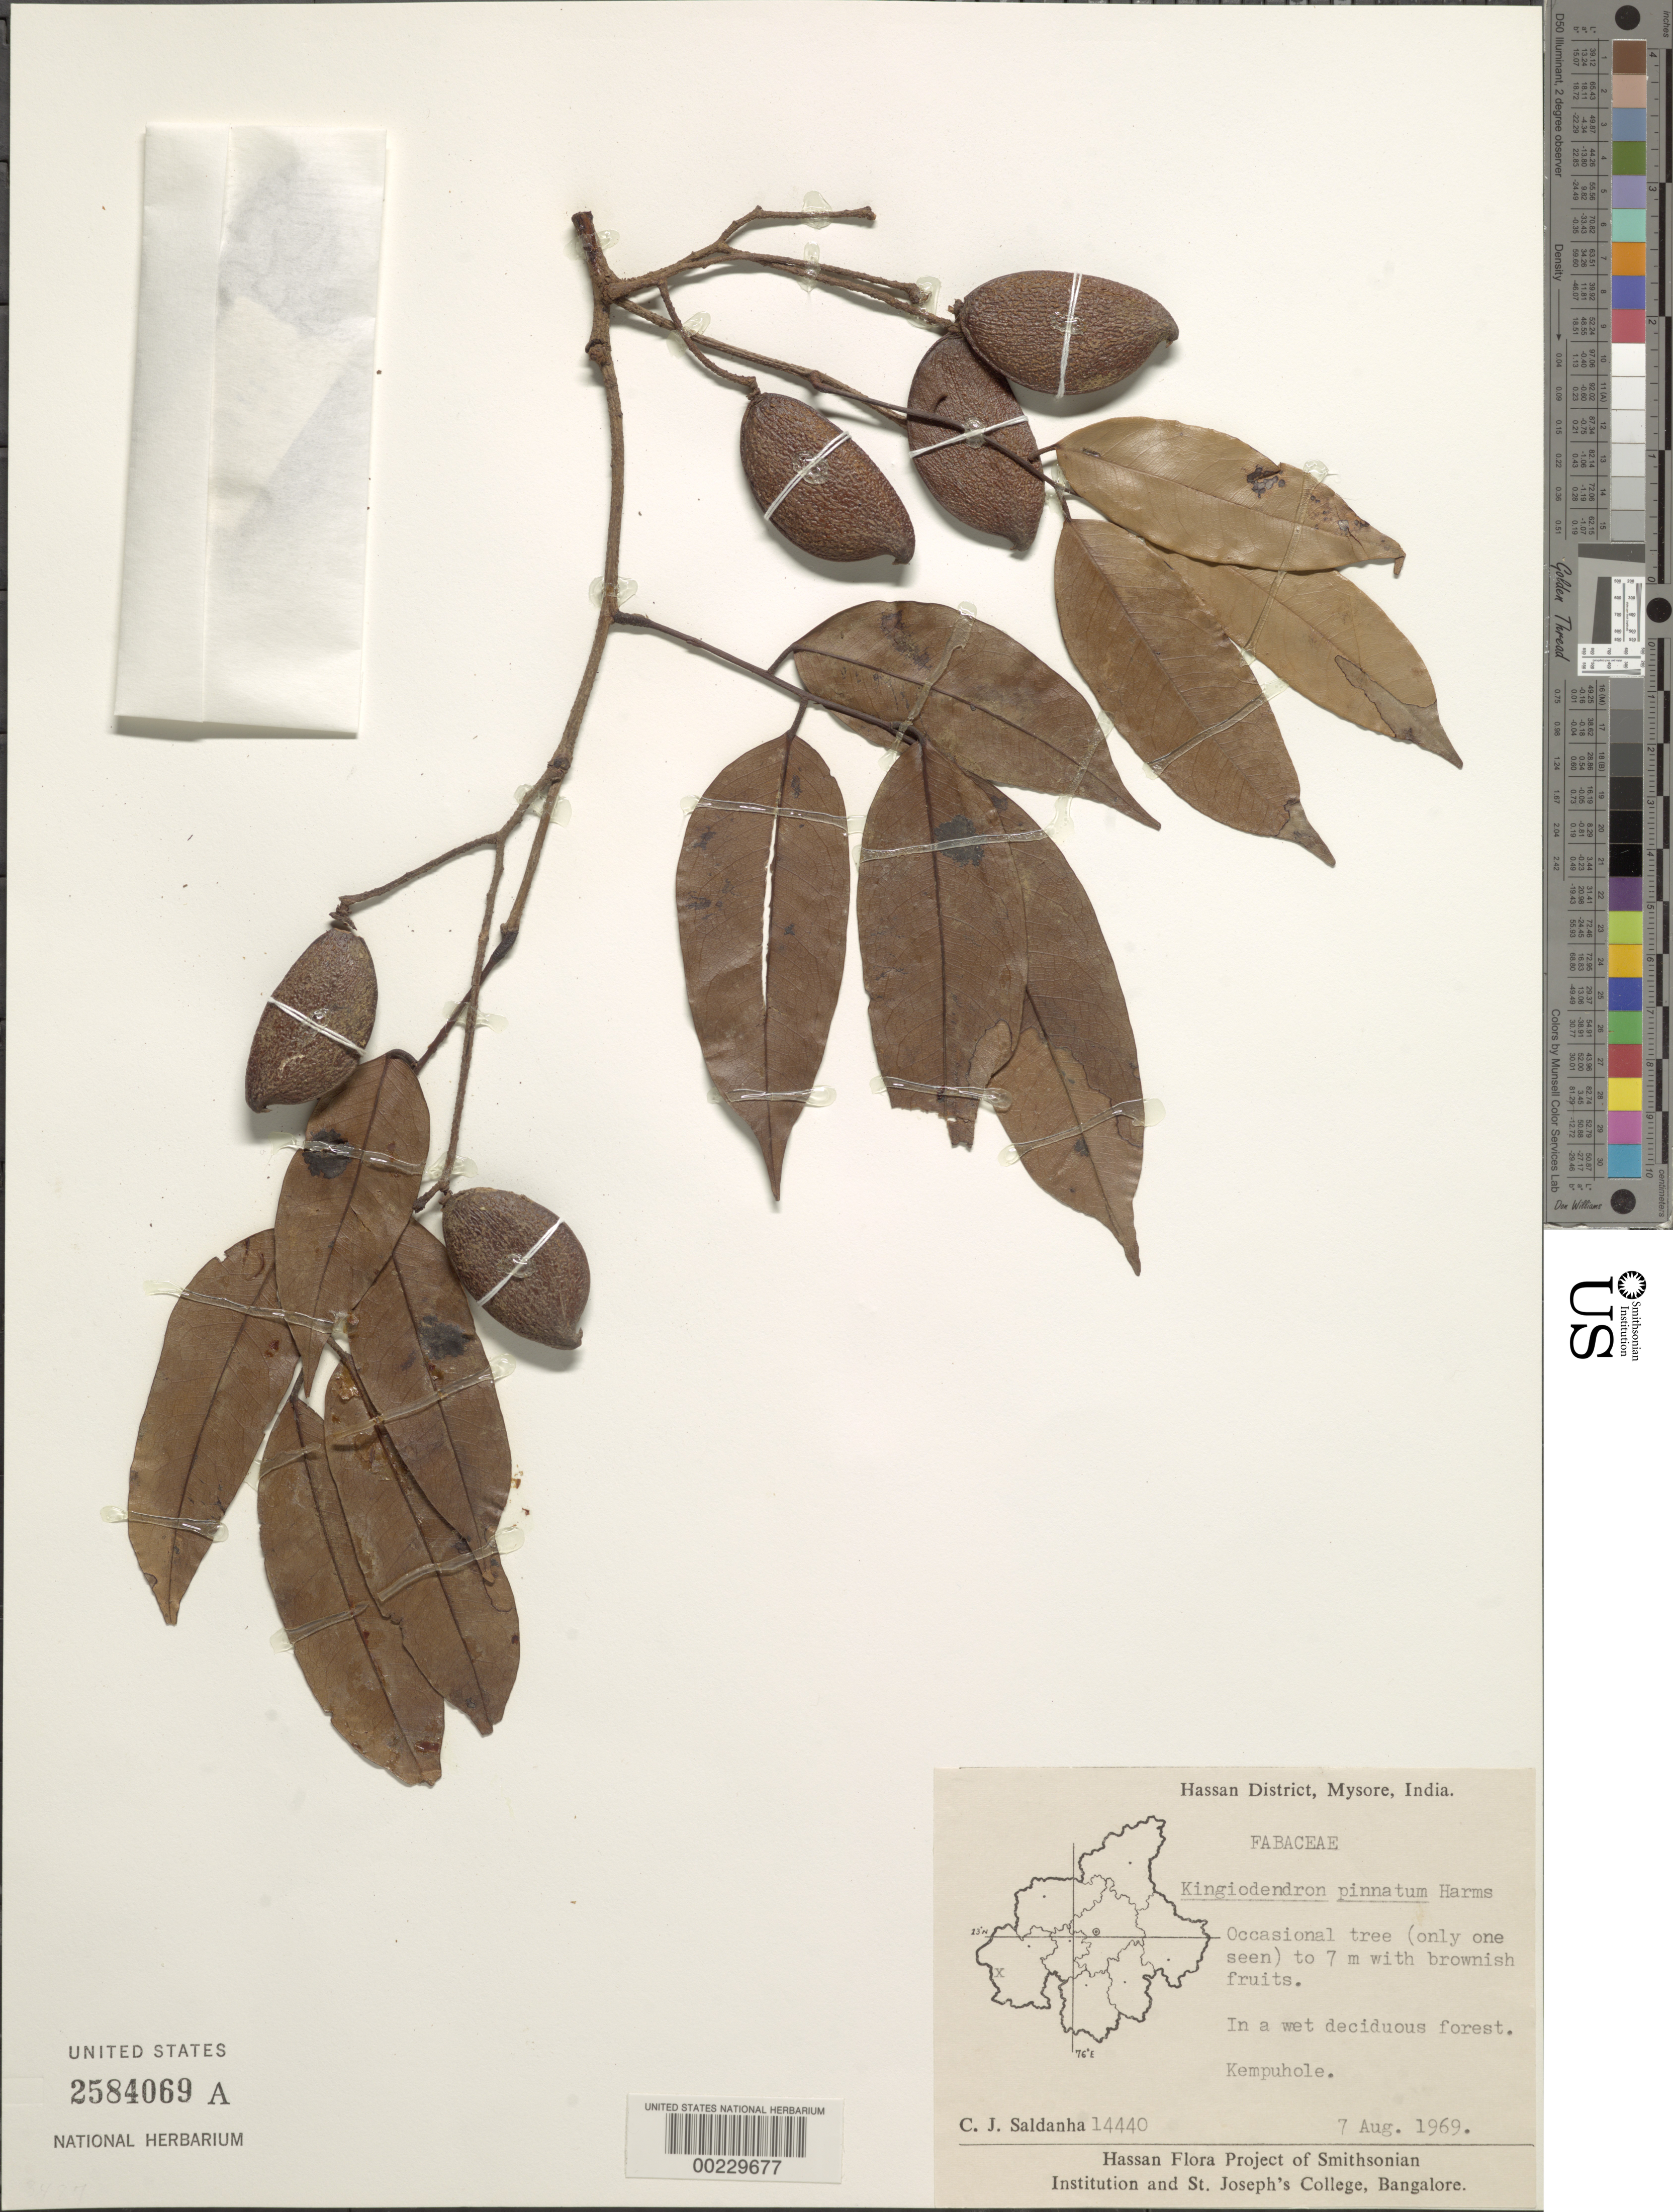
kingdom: Plantae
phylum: Tracheophyta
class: Magnoliopsida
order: Fabales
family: Fabaceae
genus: Kingiodendron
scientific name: Kingiodendron pinnatum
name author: (Roxb. ex DC.) Harms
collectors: C. J. Saldanha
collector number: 14440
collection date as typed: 07 Aug 1969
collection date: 1969-08-07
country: India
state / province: Karnataka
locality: Kempuhole, mysore state [mysore state = karnataka.]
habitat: Wet deciduous forest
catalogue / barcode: US 2584069A